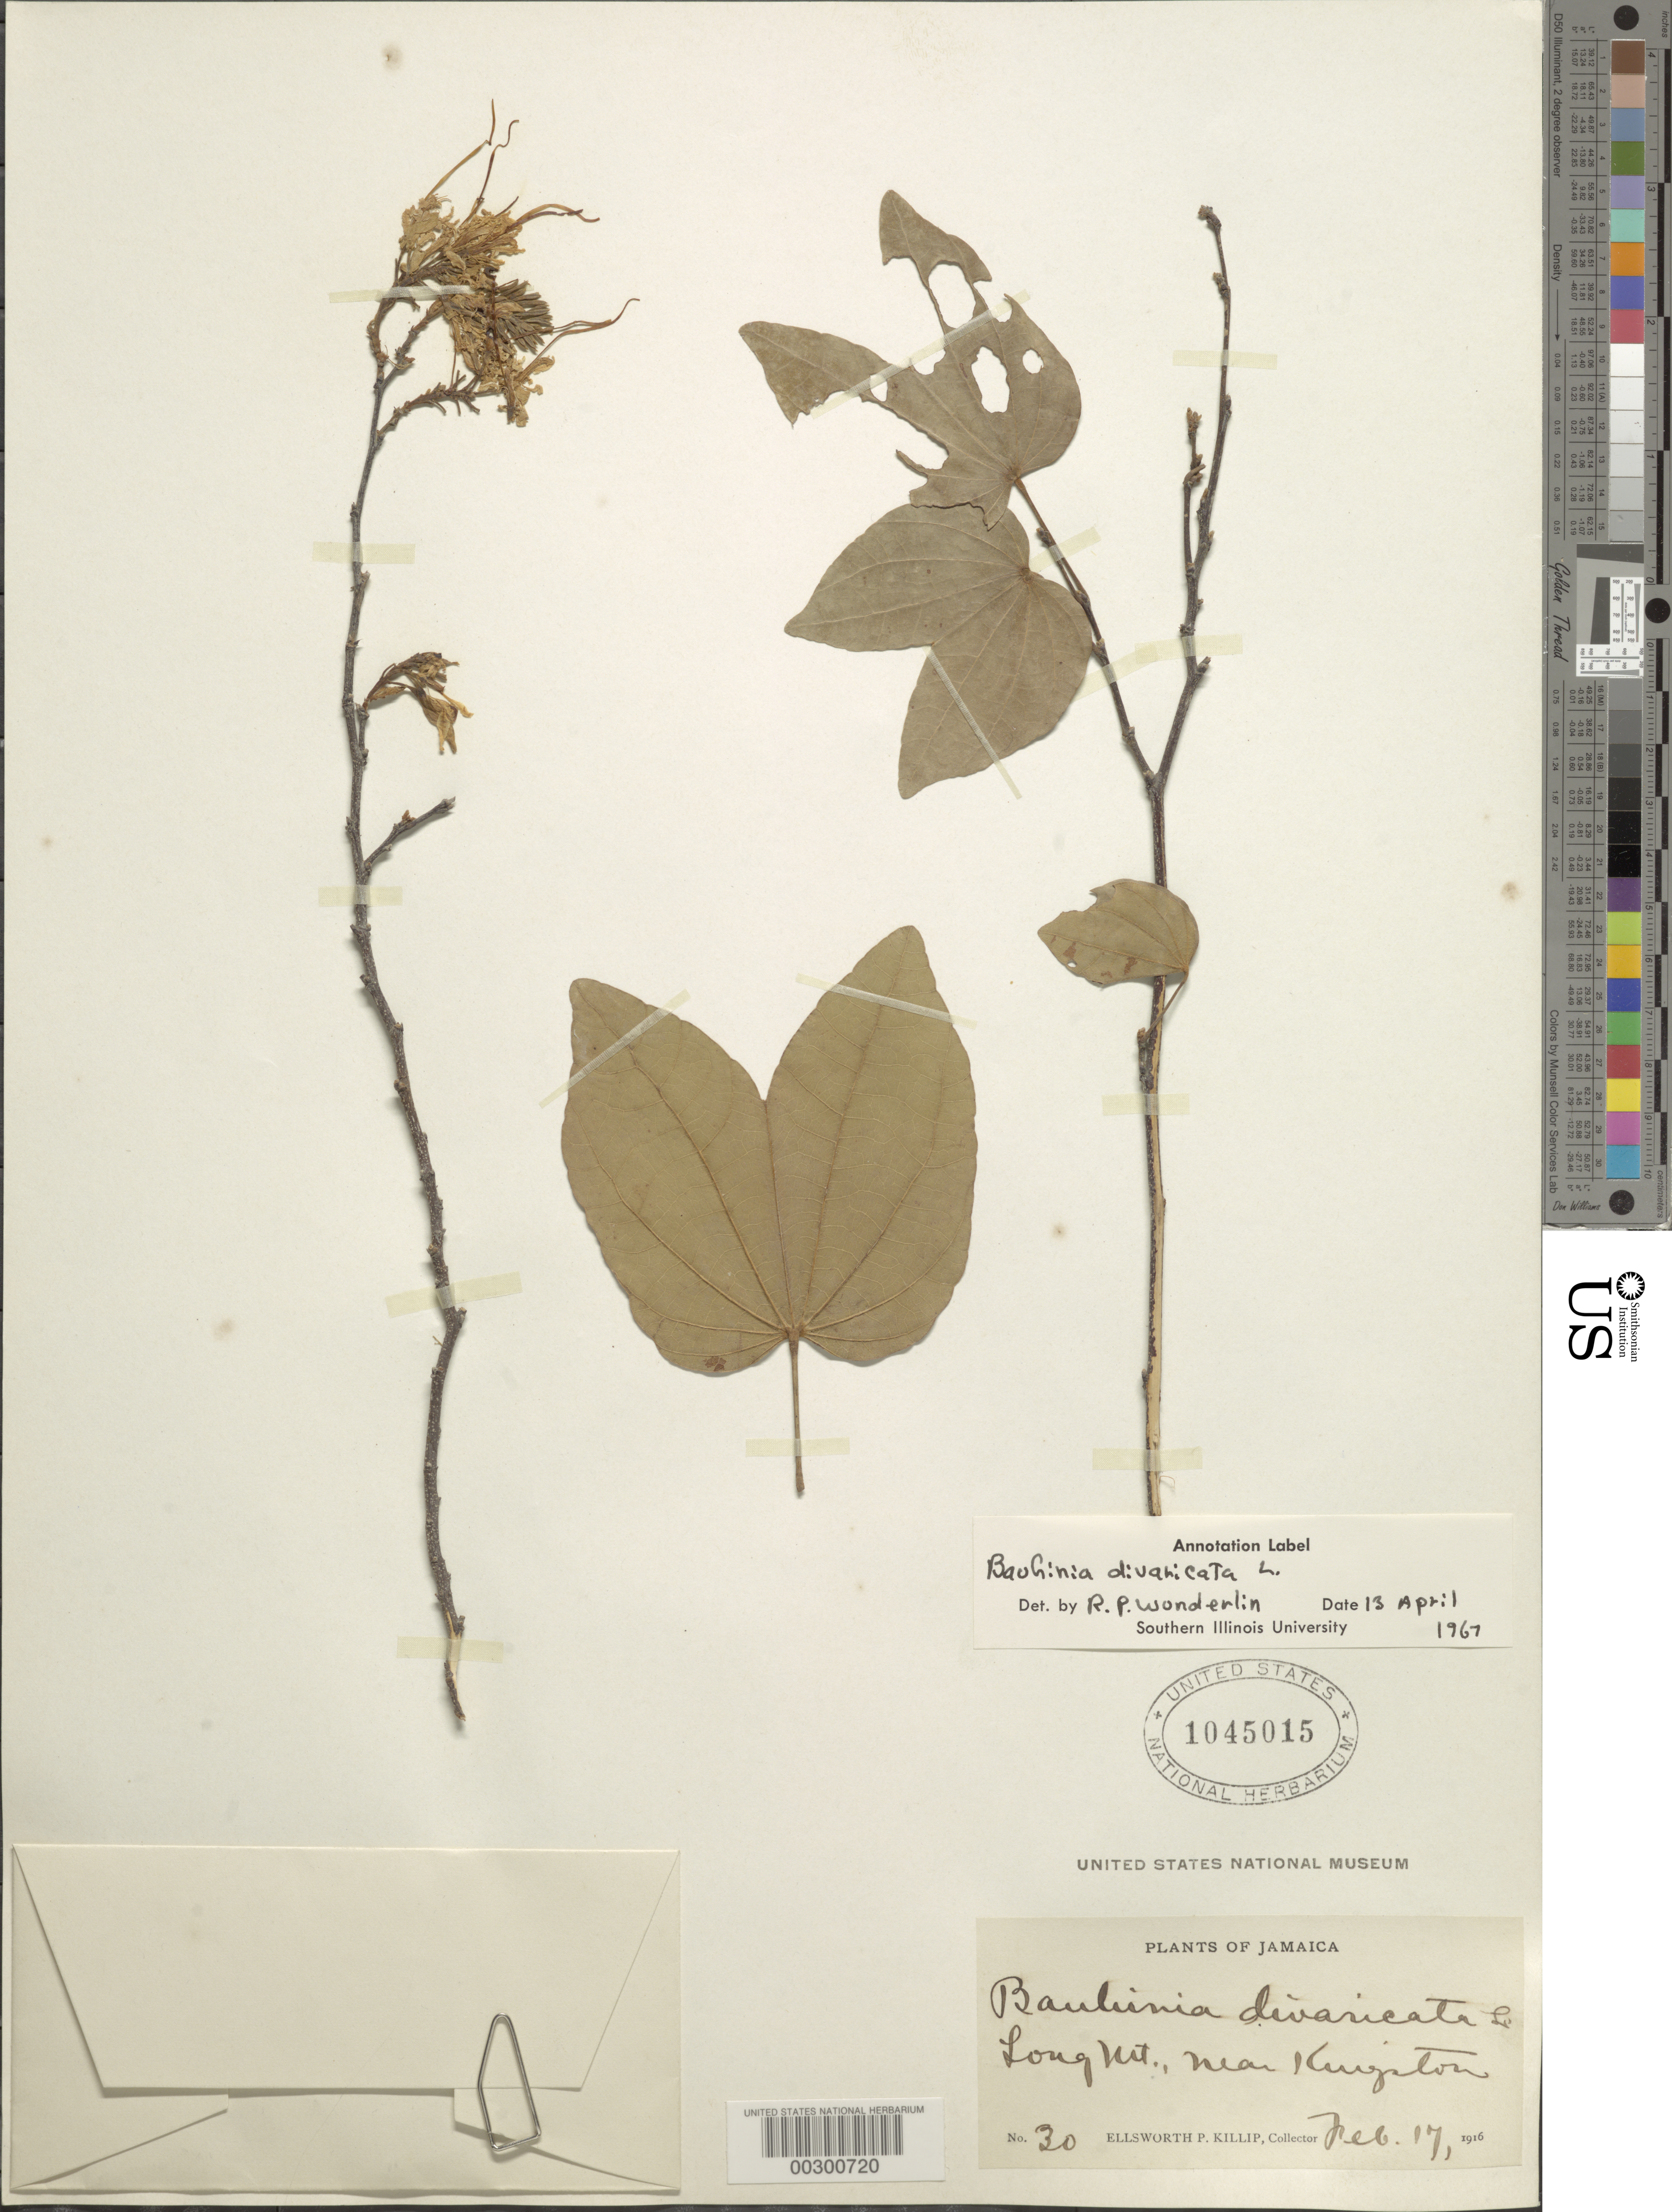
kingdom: Plantae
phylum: Tracheophyta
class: Magnoliopsida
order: Fabales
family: Fabaceae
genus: Bauhinia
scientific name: Bauhinia divaricata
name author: L.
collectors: E. P. Killip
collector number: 30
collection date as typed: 17 Feb 1916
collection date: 1916-02-17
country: Jamaica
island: Greater Antilles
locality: Long mt. near kingston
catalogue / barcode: US 1045015